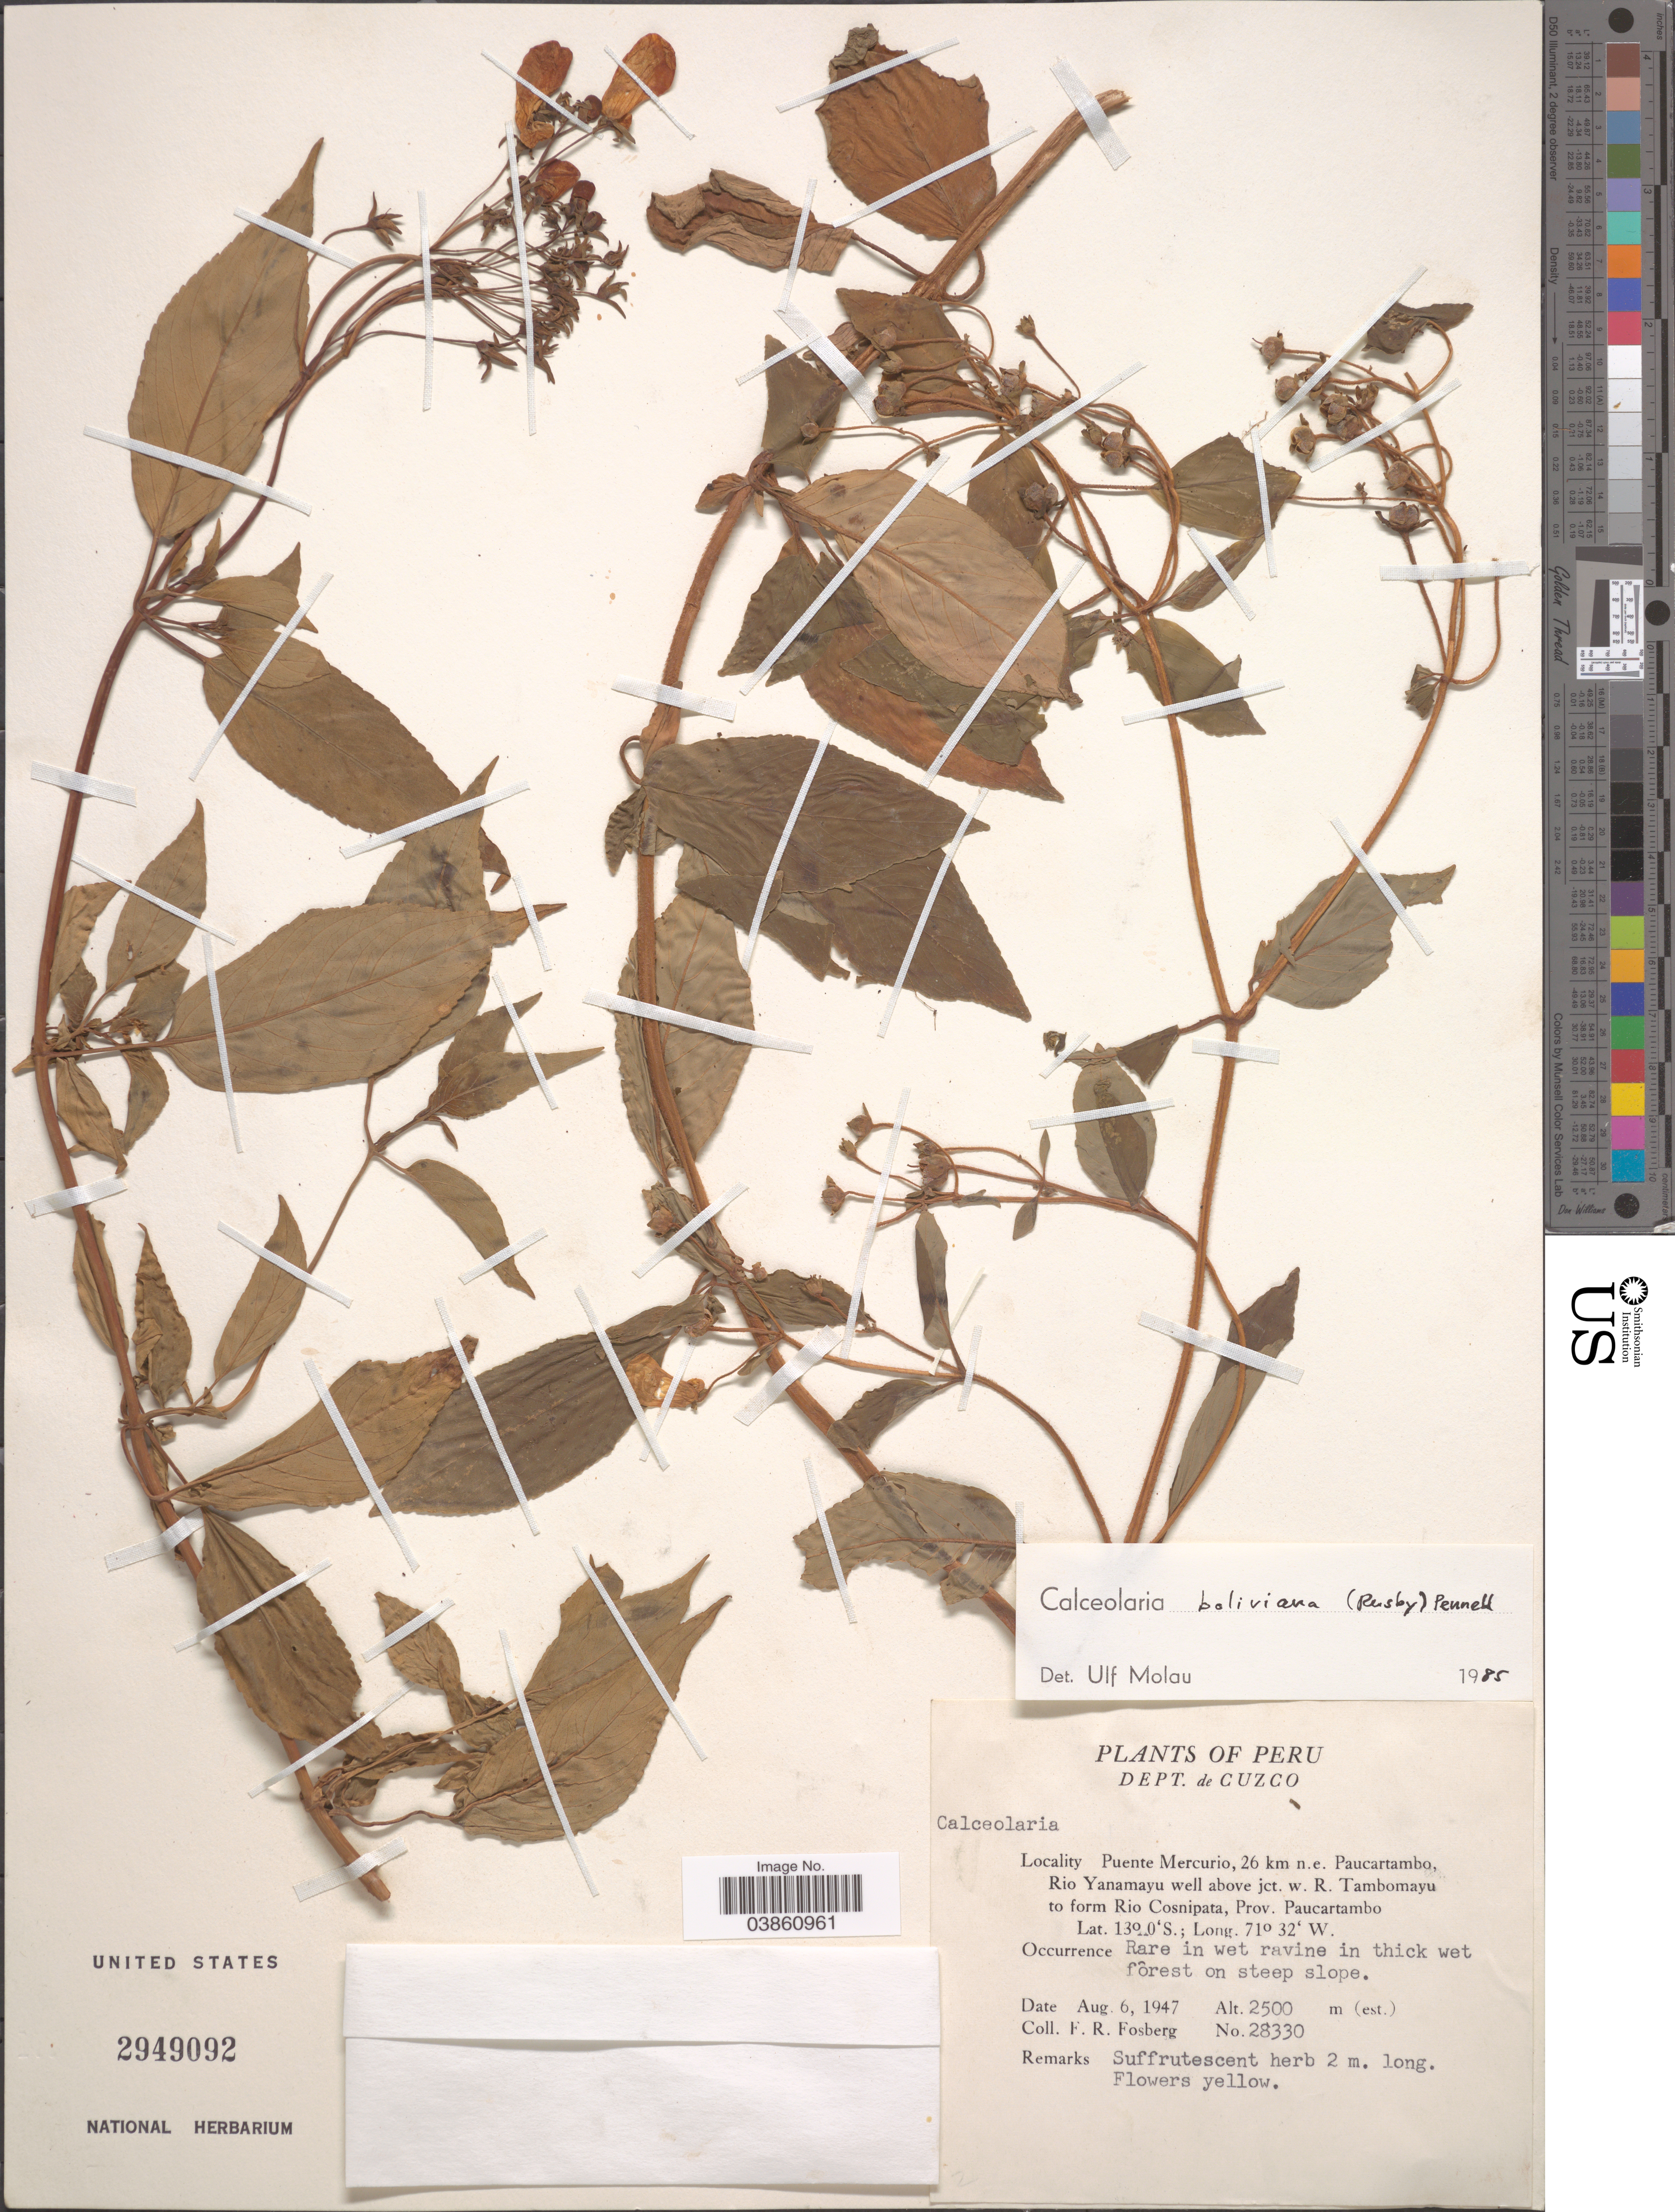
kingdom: Plantae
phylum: Tracheophyta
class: Magnoliopsida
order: Lamiales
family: Calceolariaceae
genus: Calceolaria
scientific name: Calceolaria boliviana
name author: (Britton ex Rusby) Pennell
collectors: F. R. Fosberg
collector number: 28330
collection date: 1947-08-06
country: Peru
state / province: Cusco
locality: Dept. de Cuzco. Puente Mercurio, 26 km n.e. Paucartambo, Rio Yanamayu well above jct. w. R. Tambomayu to form Rio Cosnipata, Prov. Paucartambo.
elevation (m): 2500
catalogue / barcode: US 2949092